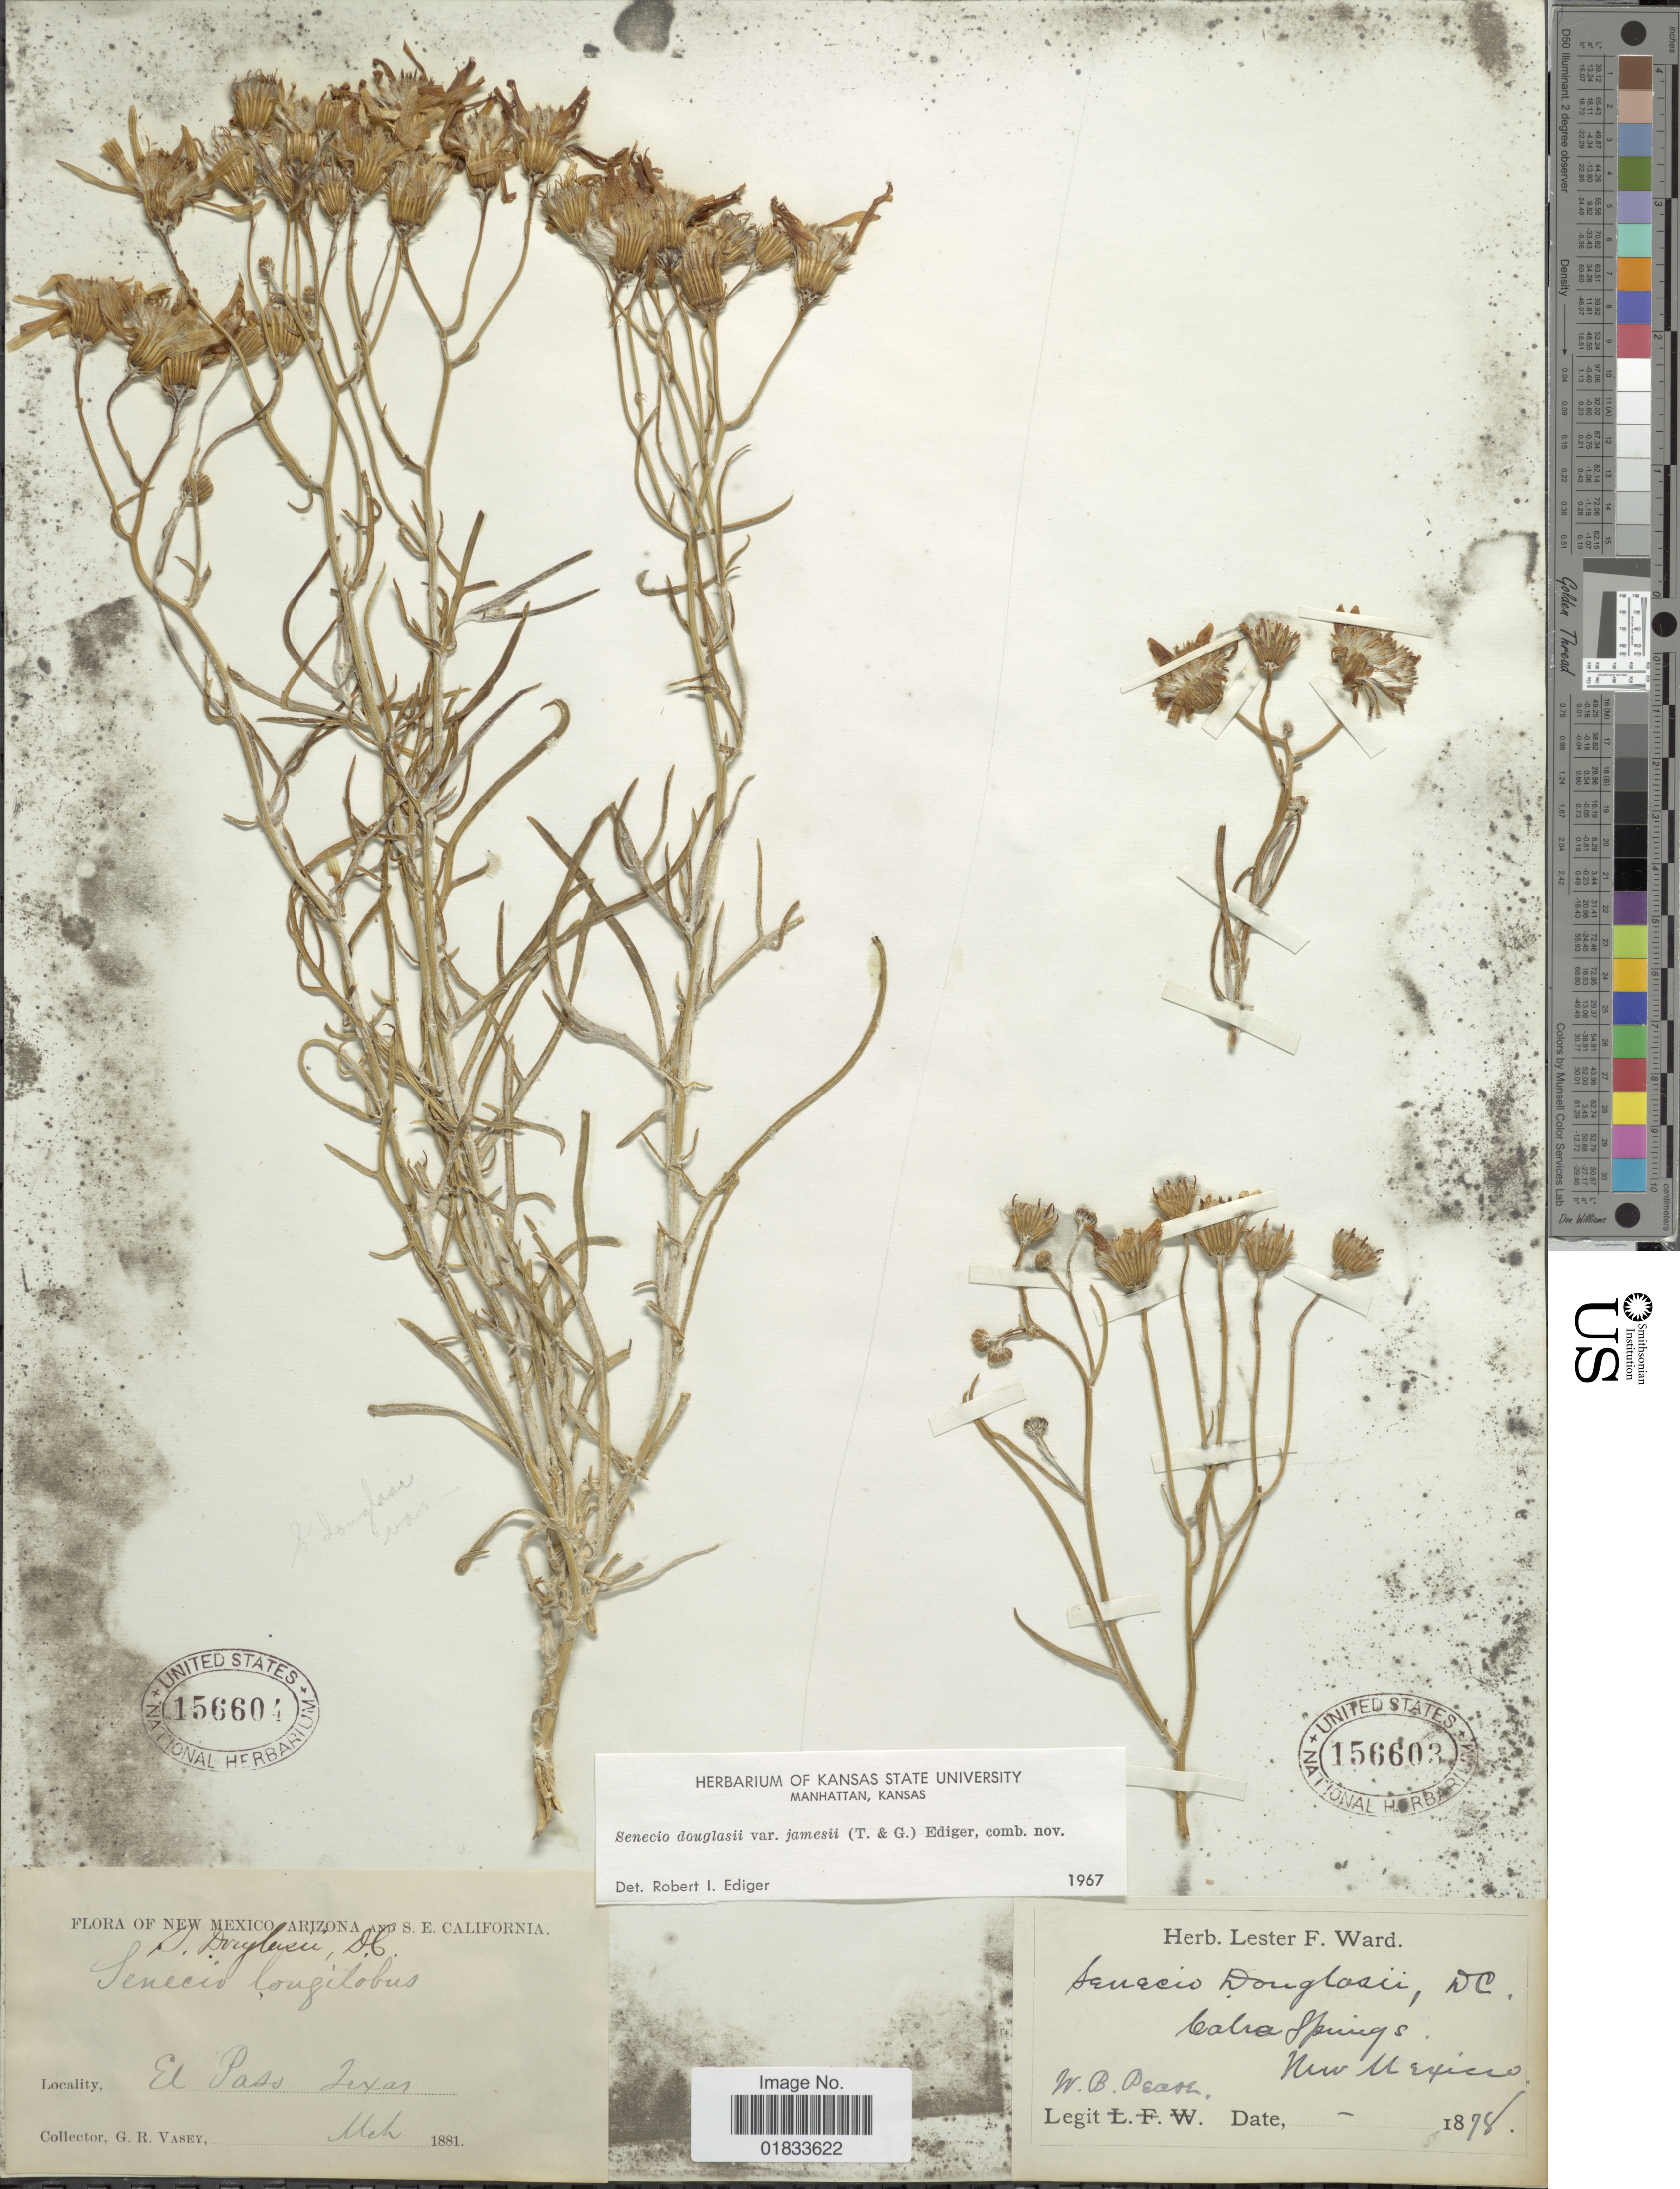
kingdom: Plantae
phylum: Tracheophyta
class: Magnoliopsida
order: Asterales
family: Asteraceae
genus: Senecio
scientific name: Senecio flaccidus var. flaccidus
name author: Less.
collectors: G. R. Vasey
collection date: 1881-03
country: United States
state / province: Texas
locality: El Paso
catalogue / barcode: US 156604